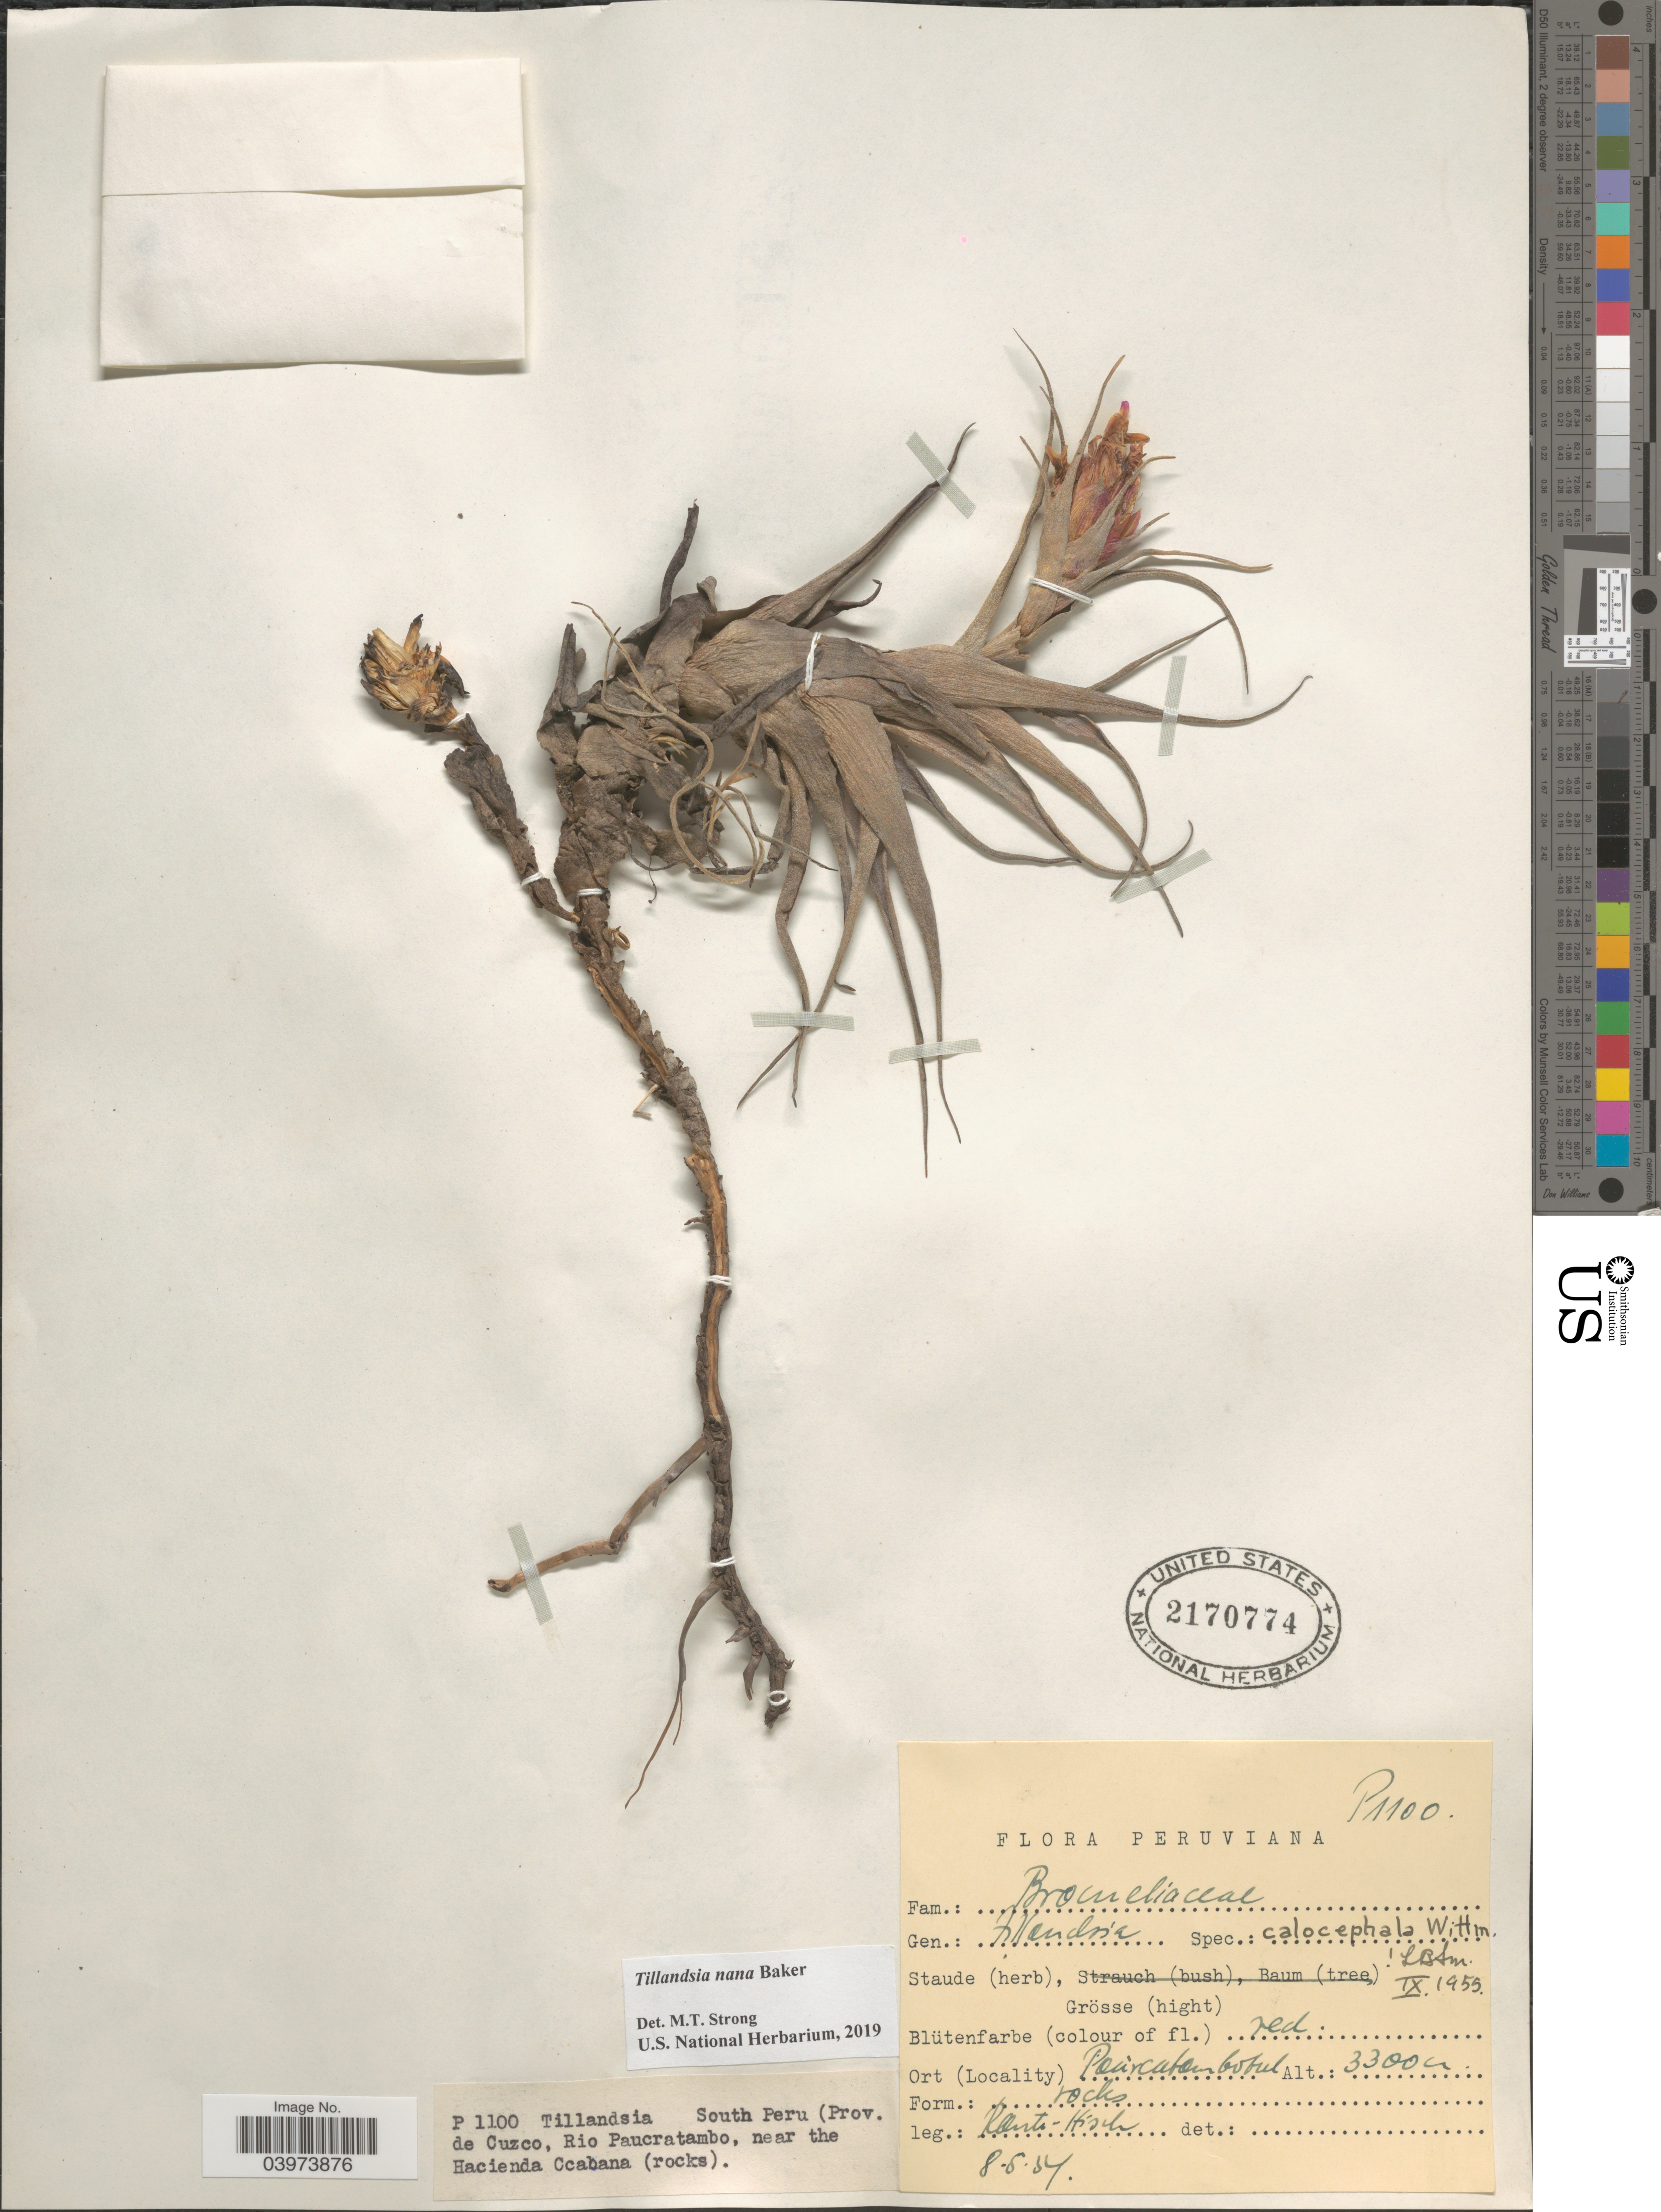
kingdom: Plantae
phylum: Tracheophyta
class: Liliopsida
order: Poales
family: Bromeliaceae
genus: Tillandsia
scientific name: Tillandsia nana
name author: Baker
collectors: -. Rauh & Hirsch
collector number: P1100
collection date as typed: Transcribed d/m/y: 8/5/34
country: Peru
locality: Pearcatabobul [interpreted].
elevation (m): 3300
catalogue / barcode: US 2170774